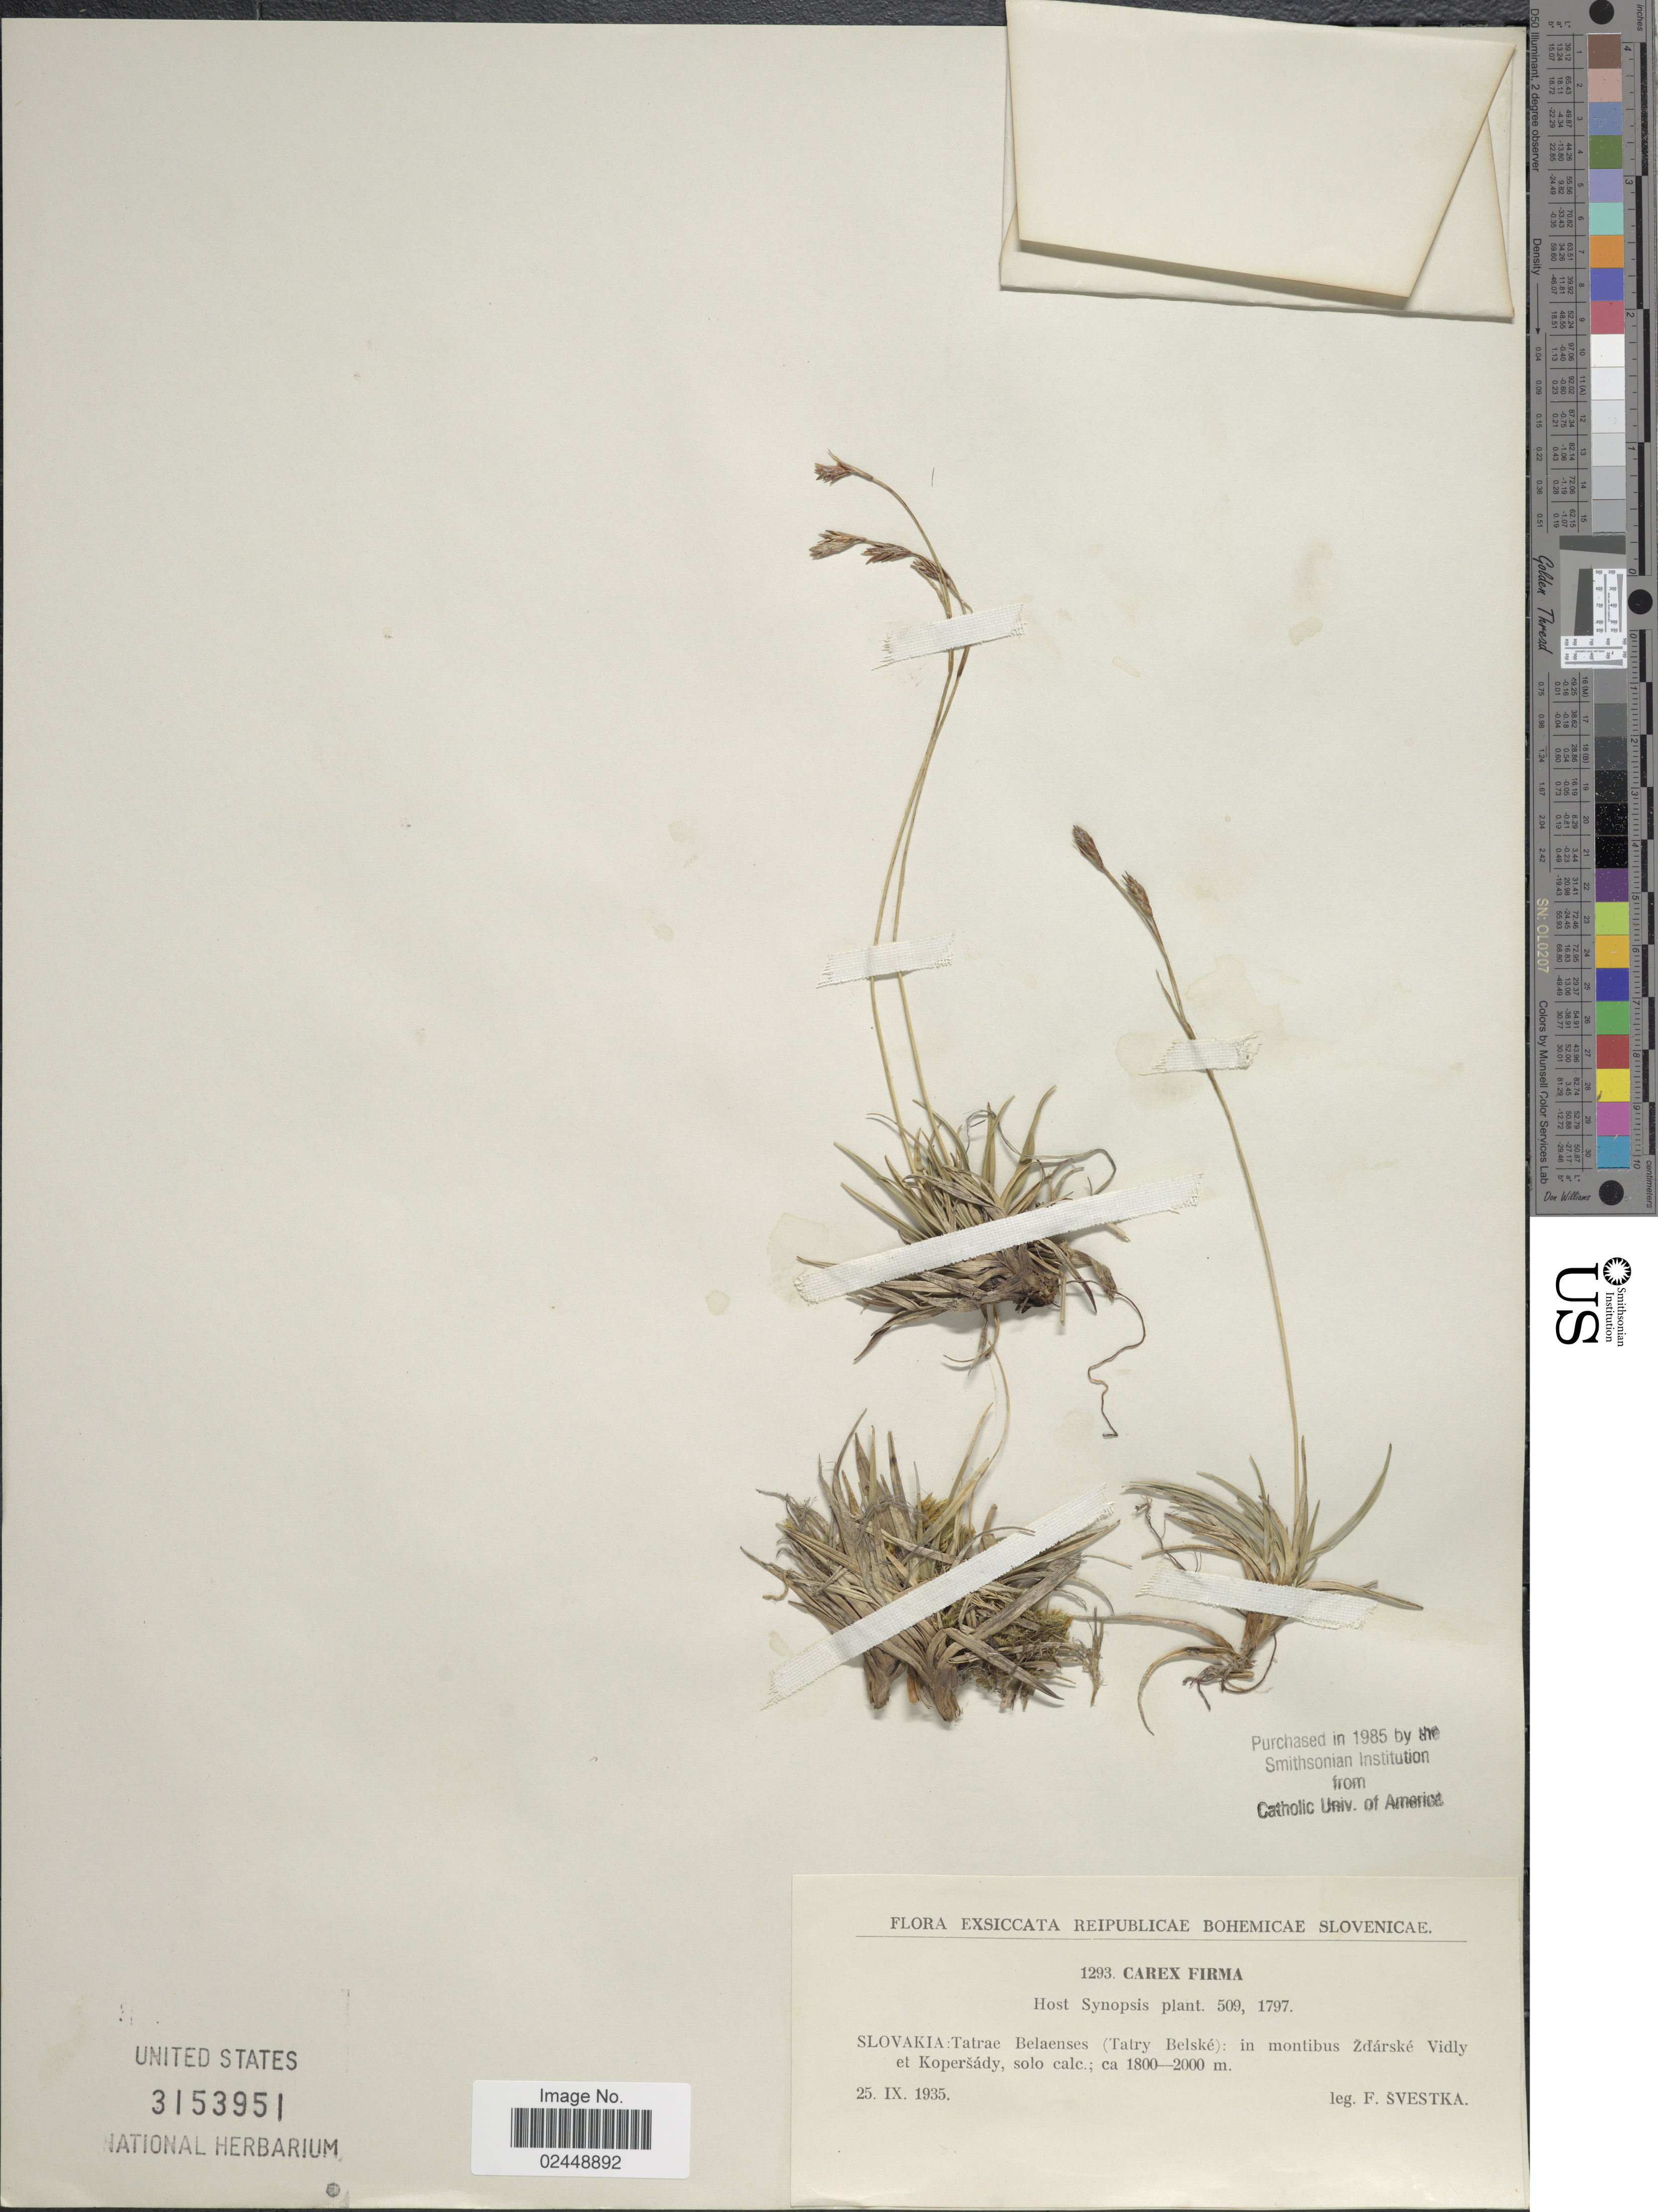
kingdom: Plantae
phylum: Tracheophyta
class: Liliopsida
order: Poales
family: Cyperaceae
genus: Carex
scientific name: Carex firma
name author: Host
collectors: F. Svestka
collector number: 1293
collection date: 1935-09-25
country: Czechia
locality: Reipublicae Bohemciae Slovenicae, Tatrae Belaenses (Tatry Belske): in montibus Zdarske Vidly et Kopersady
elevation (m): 1800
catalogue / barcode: US 3153951